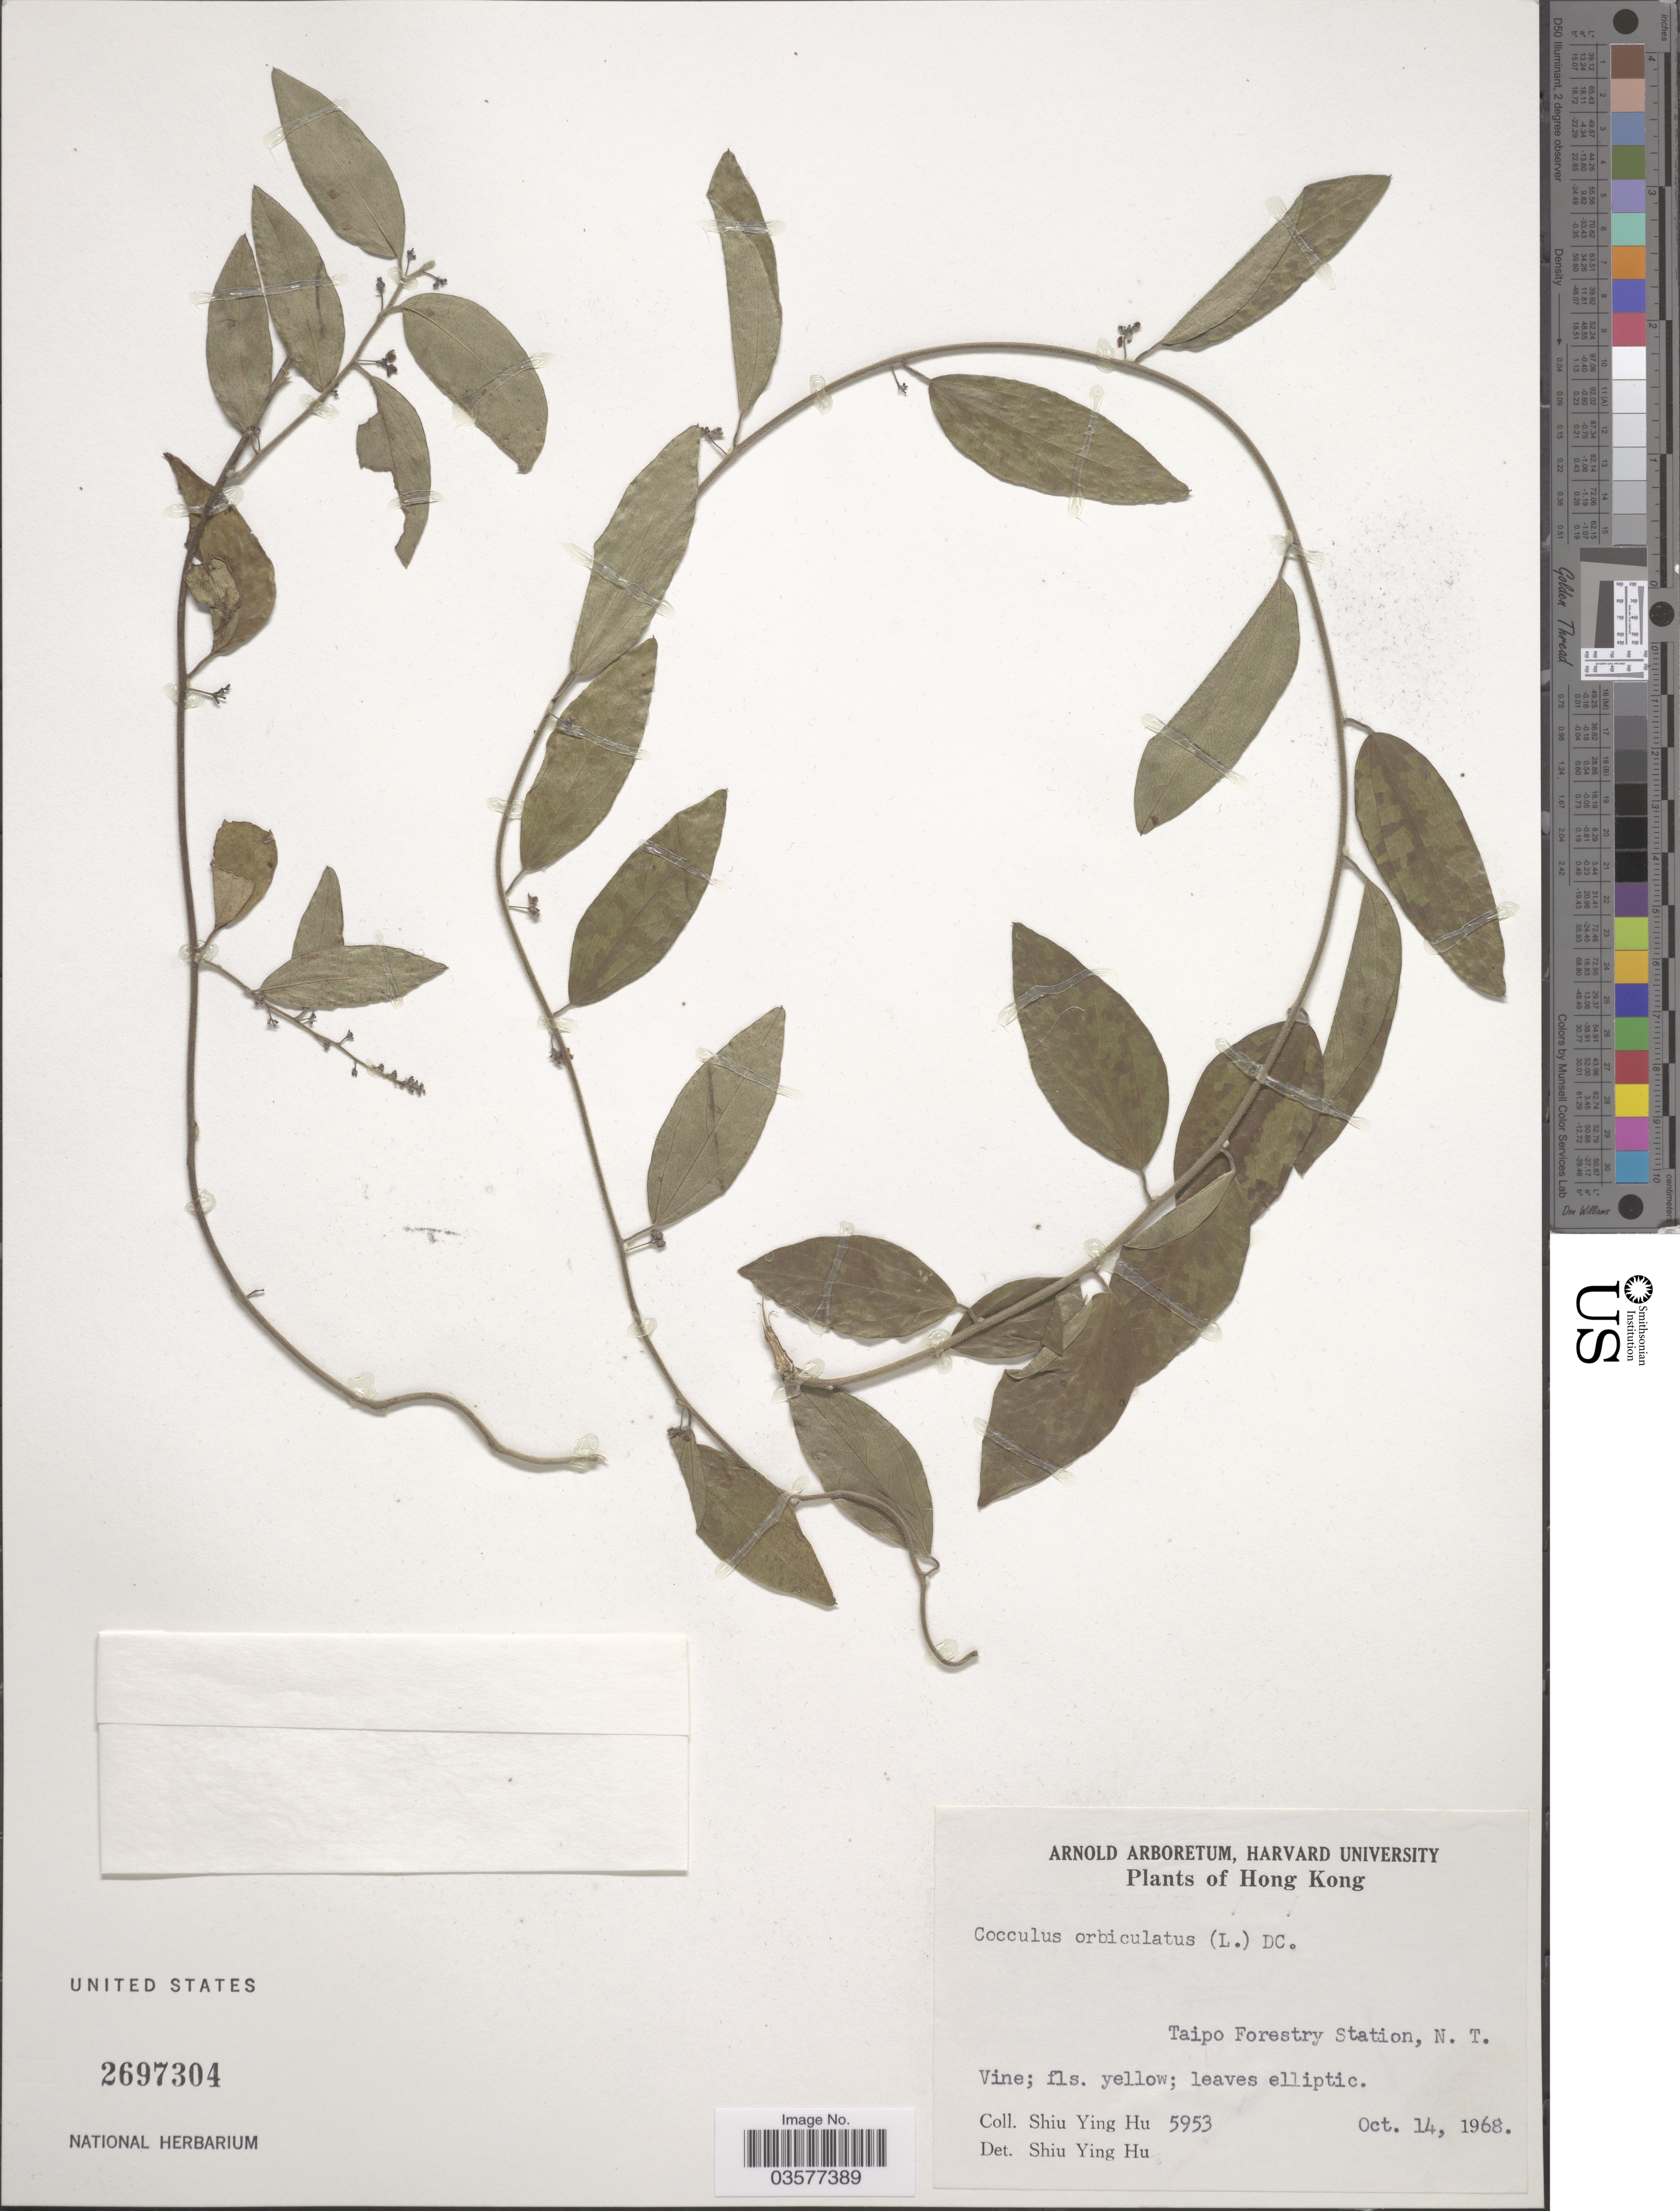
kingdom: Plantae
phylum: Tracheophyta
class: Magnoliopsida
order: Ranunculales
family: Menispermaceae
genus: Cocculus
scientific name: Cocculus orbiculatus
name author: (L.) DC.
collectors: S. Y. Hu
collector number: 5953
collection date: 1968-10-14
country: China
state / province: Hong Kong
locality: Taipo Forestry Station, N. T.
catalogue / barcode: US 2697304